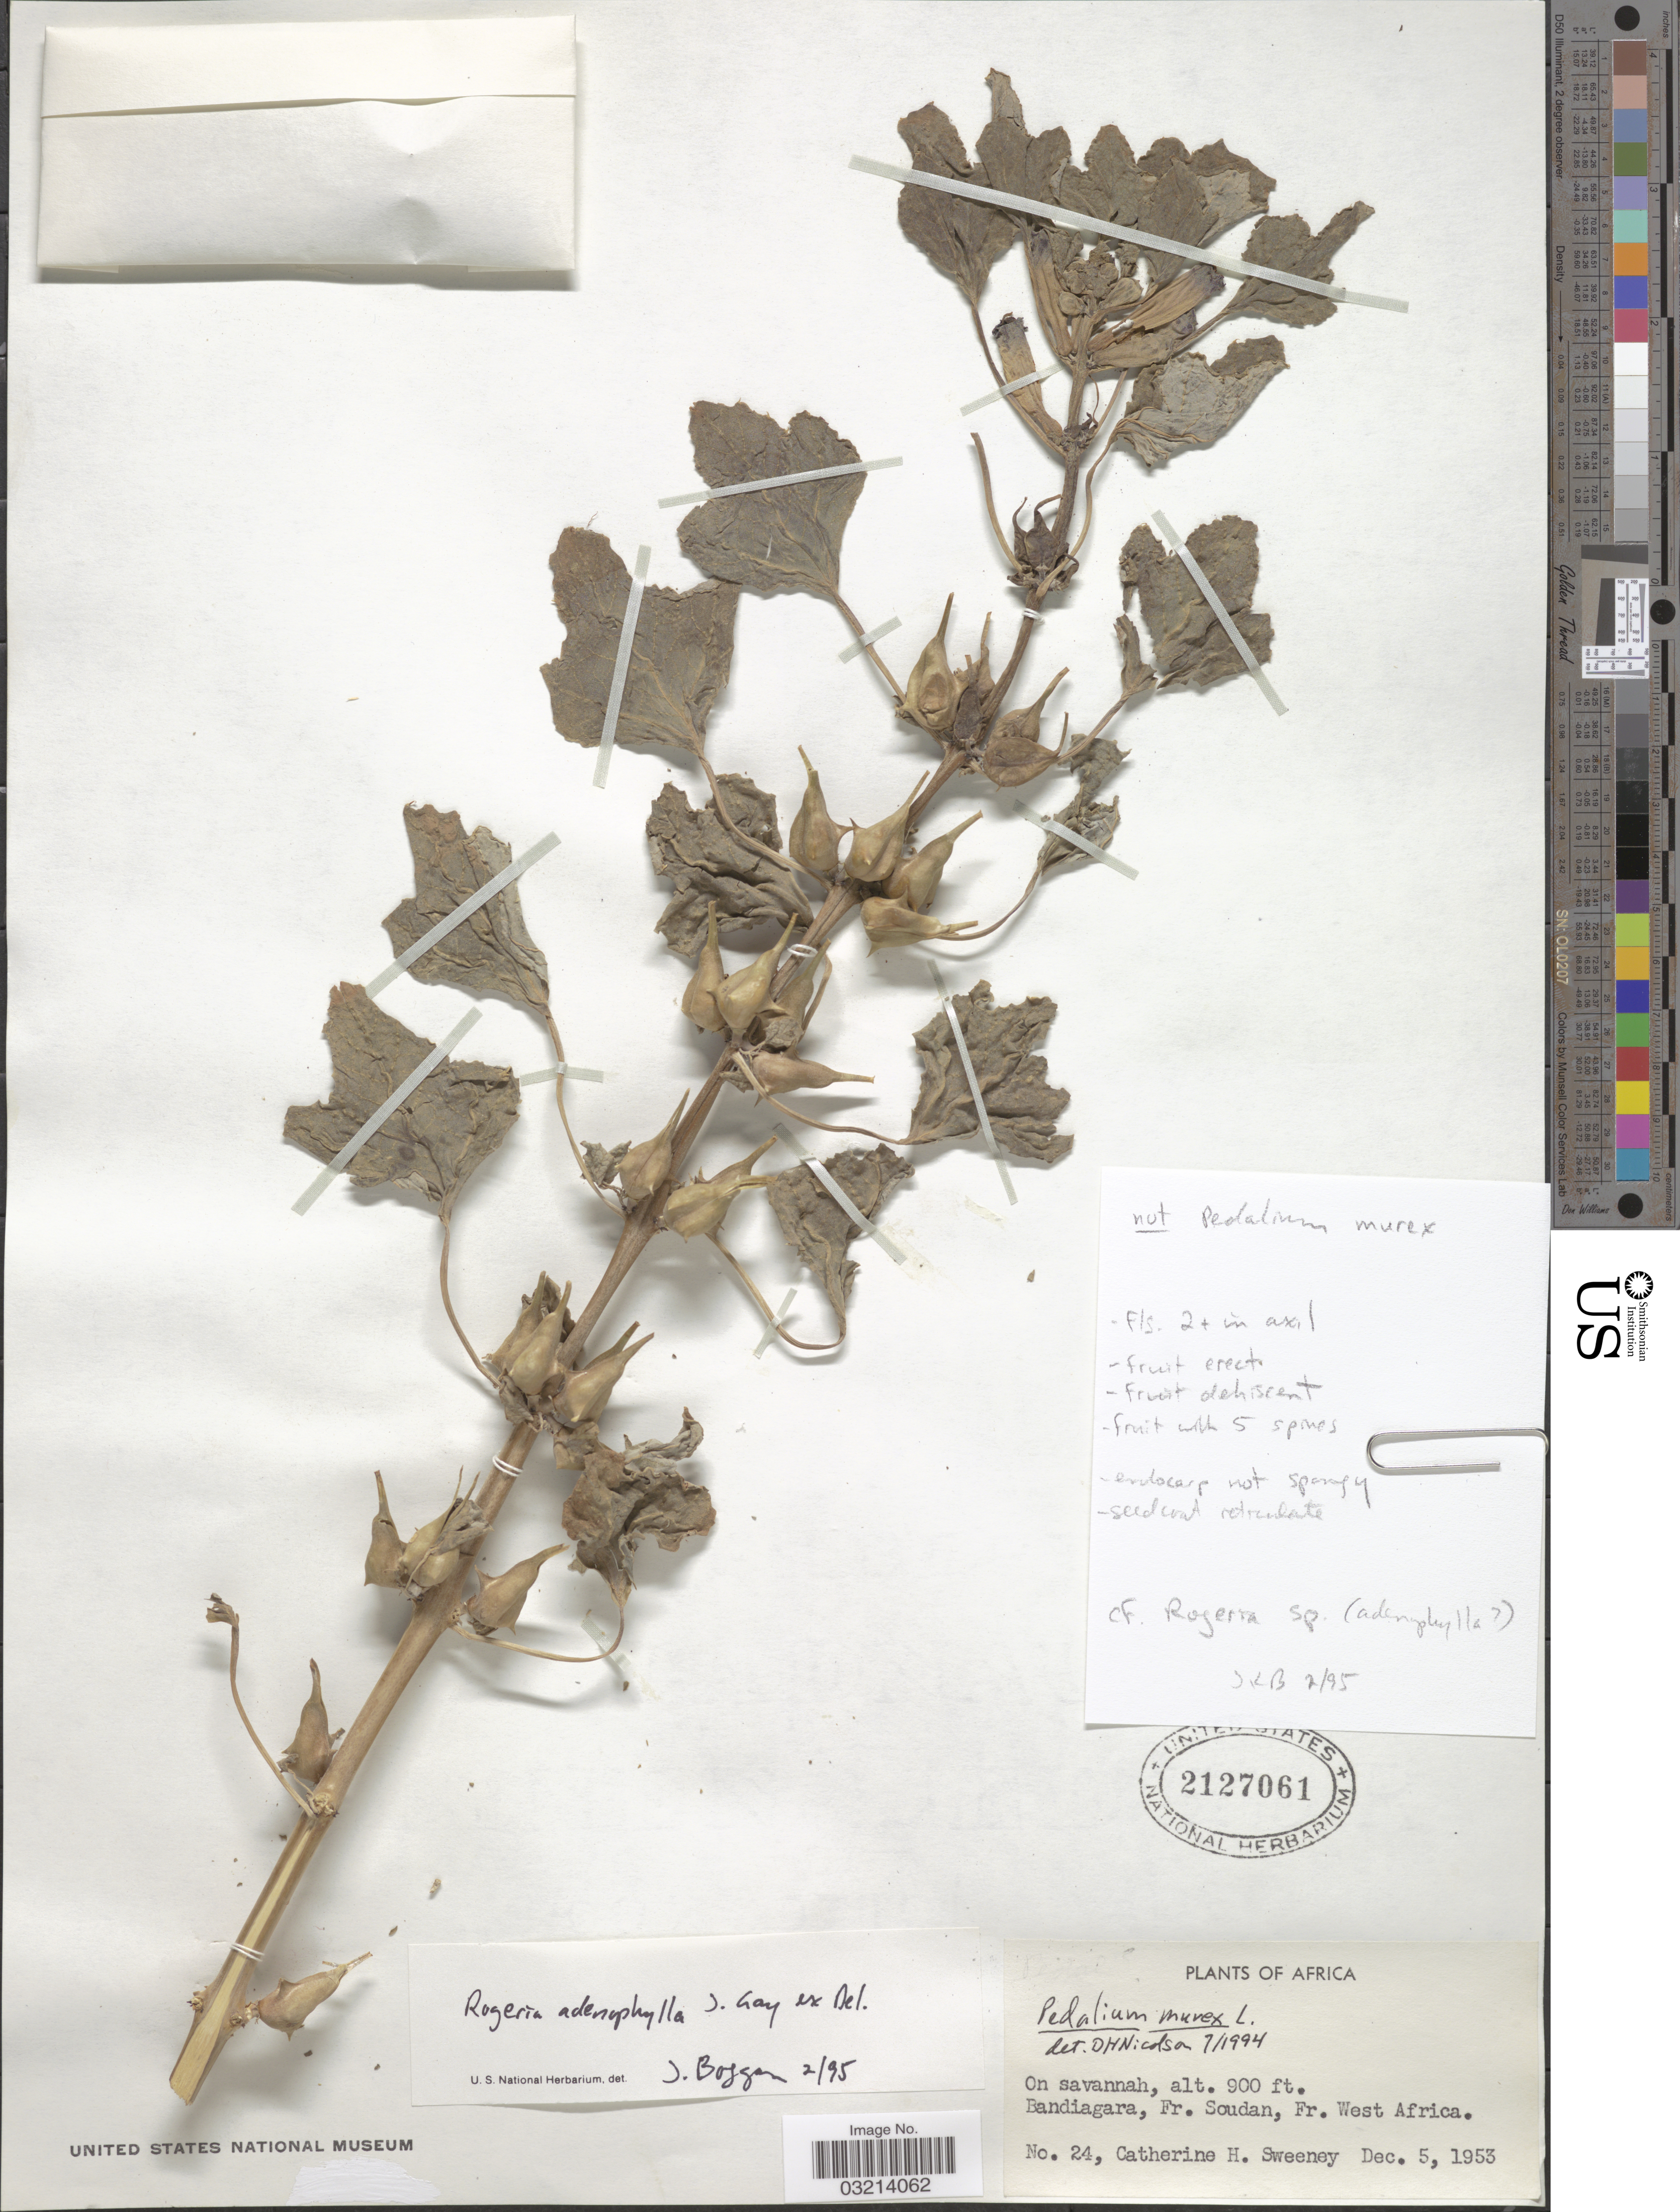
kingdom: Plantae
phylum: Tracheophyta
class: Magnoliopsida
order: Lamiales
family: Pedaliaceae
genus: Rogeria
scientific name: Rogeria adenophylla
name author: J. Gay ex Delile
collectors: C. Sweeney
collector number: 24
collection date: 1953-12-05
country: Mali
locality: On savannah. Bandiagara, Fr. Soudan, Fr. West Africa.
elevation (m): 274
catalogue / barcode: US 2127061